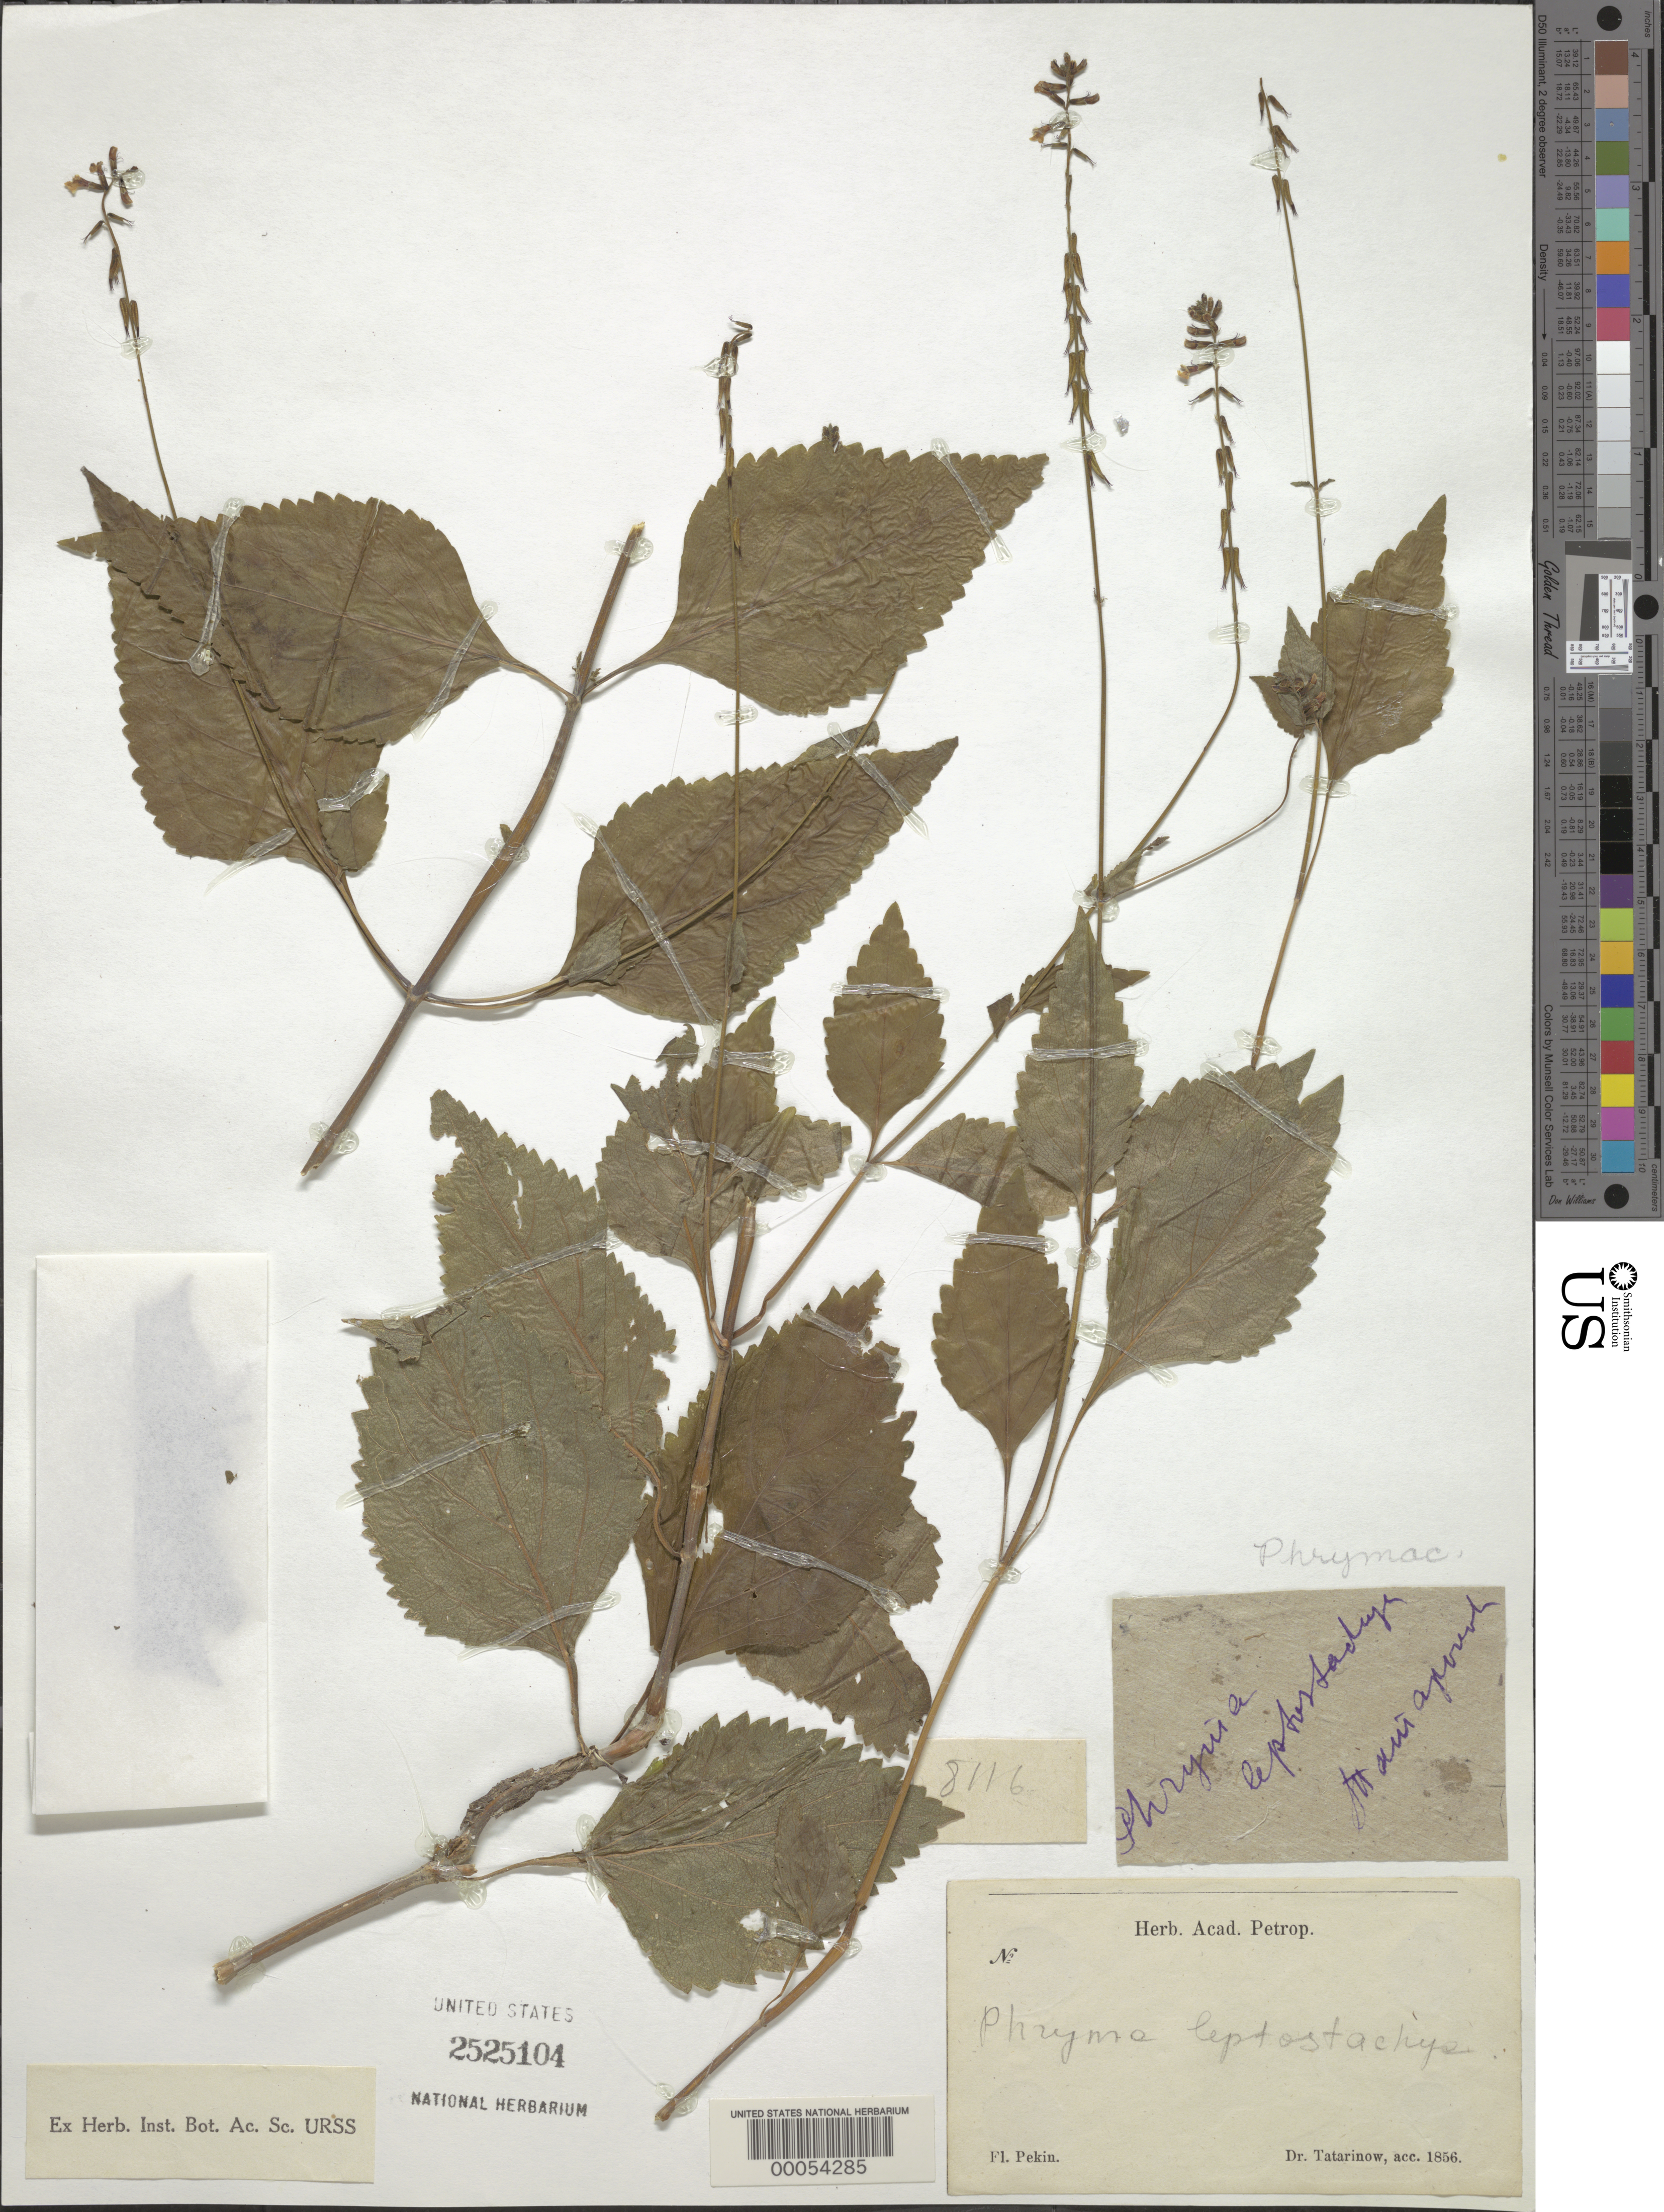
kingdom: Plantae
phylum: Tracheophyta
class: Magnoliopsida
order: Lamiales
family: Phrymaceae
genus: Phryma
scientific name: Phryma leptostachya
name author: L.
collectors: A. Tatarinov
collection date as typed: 1856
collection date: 1856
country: China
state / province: Beijing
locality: Peking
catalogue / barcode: US 2525104